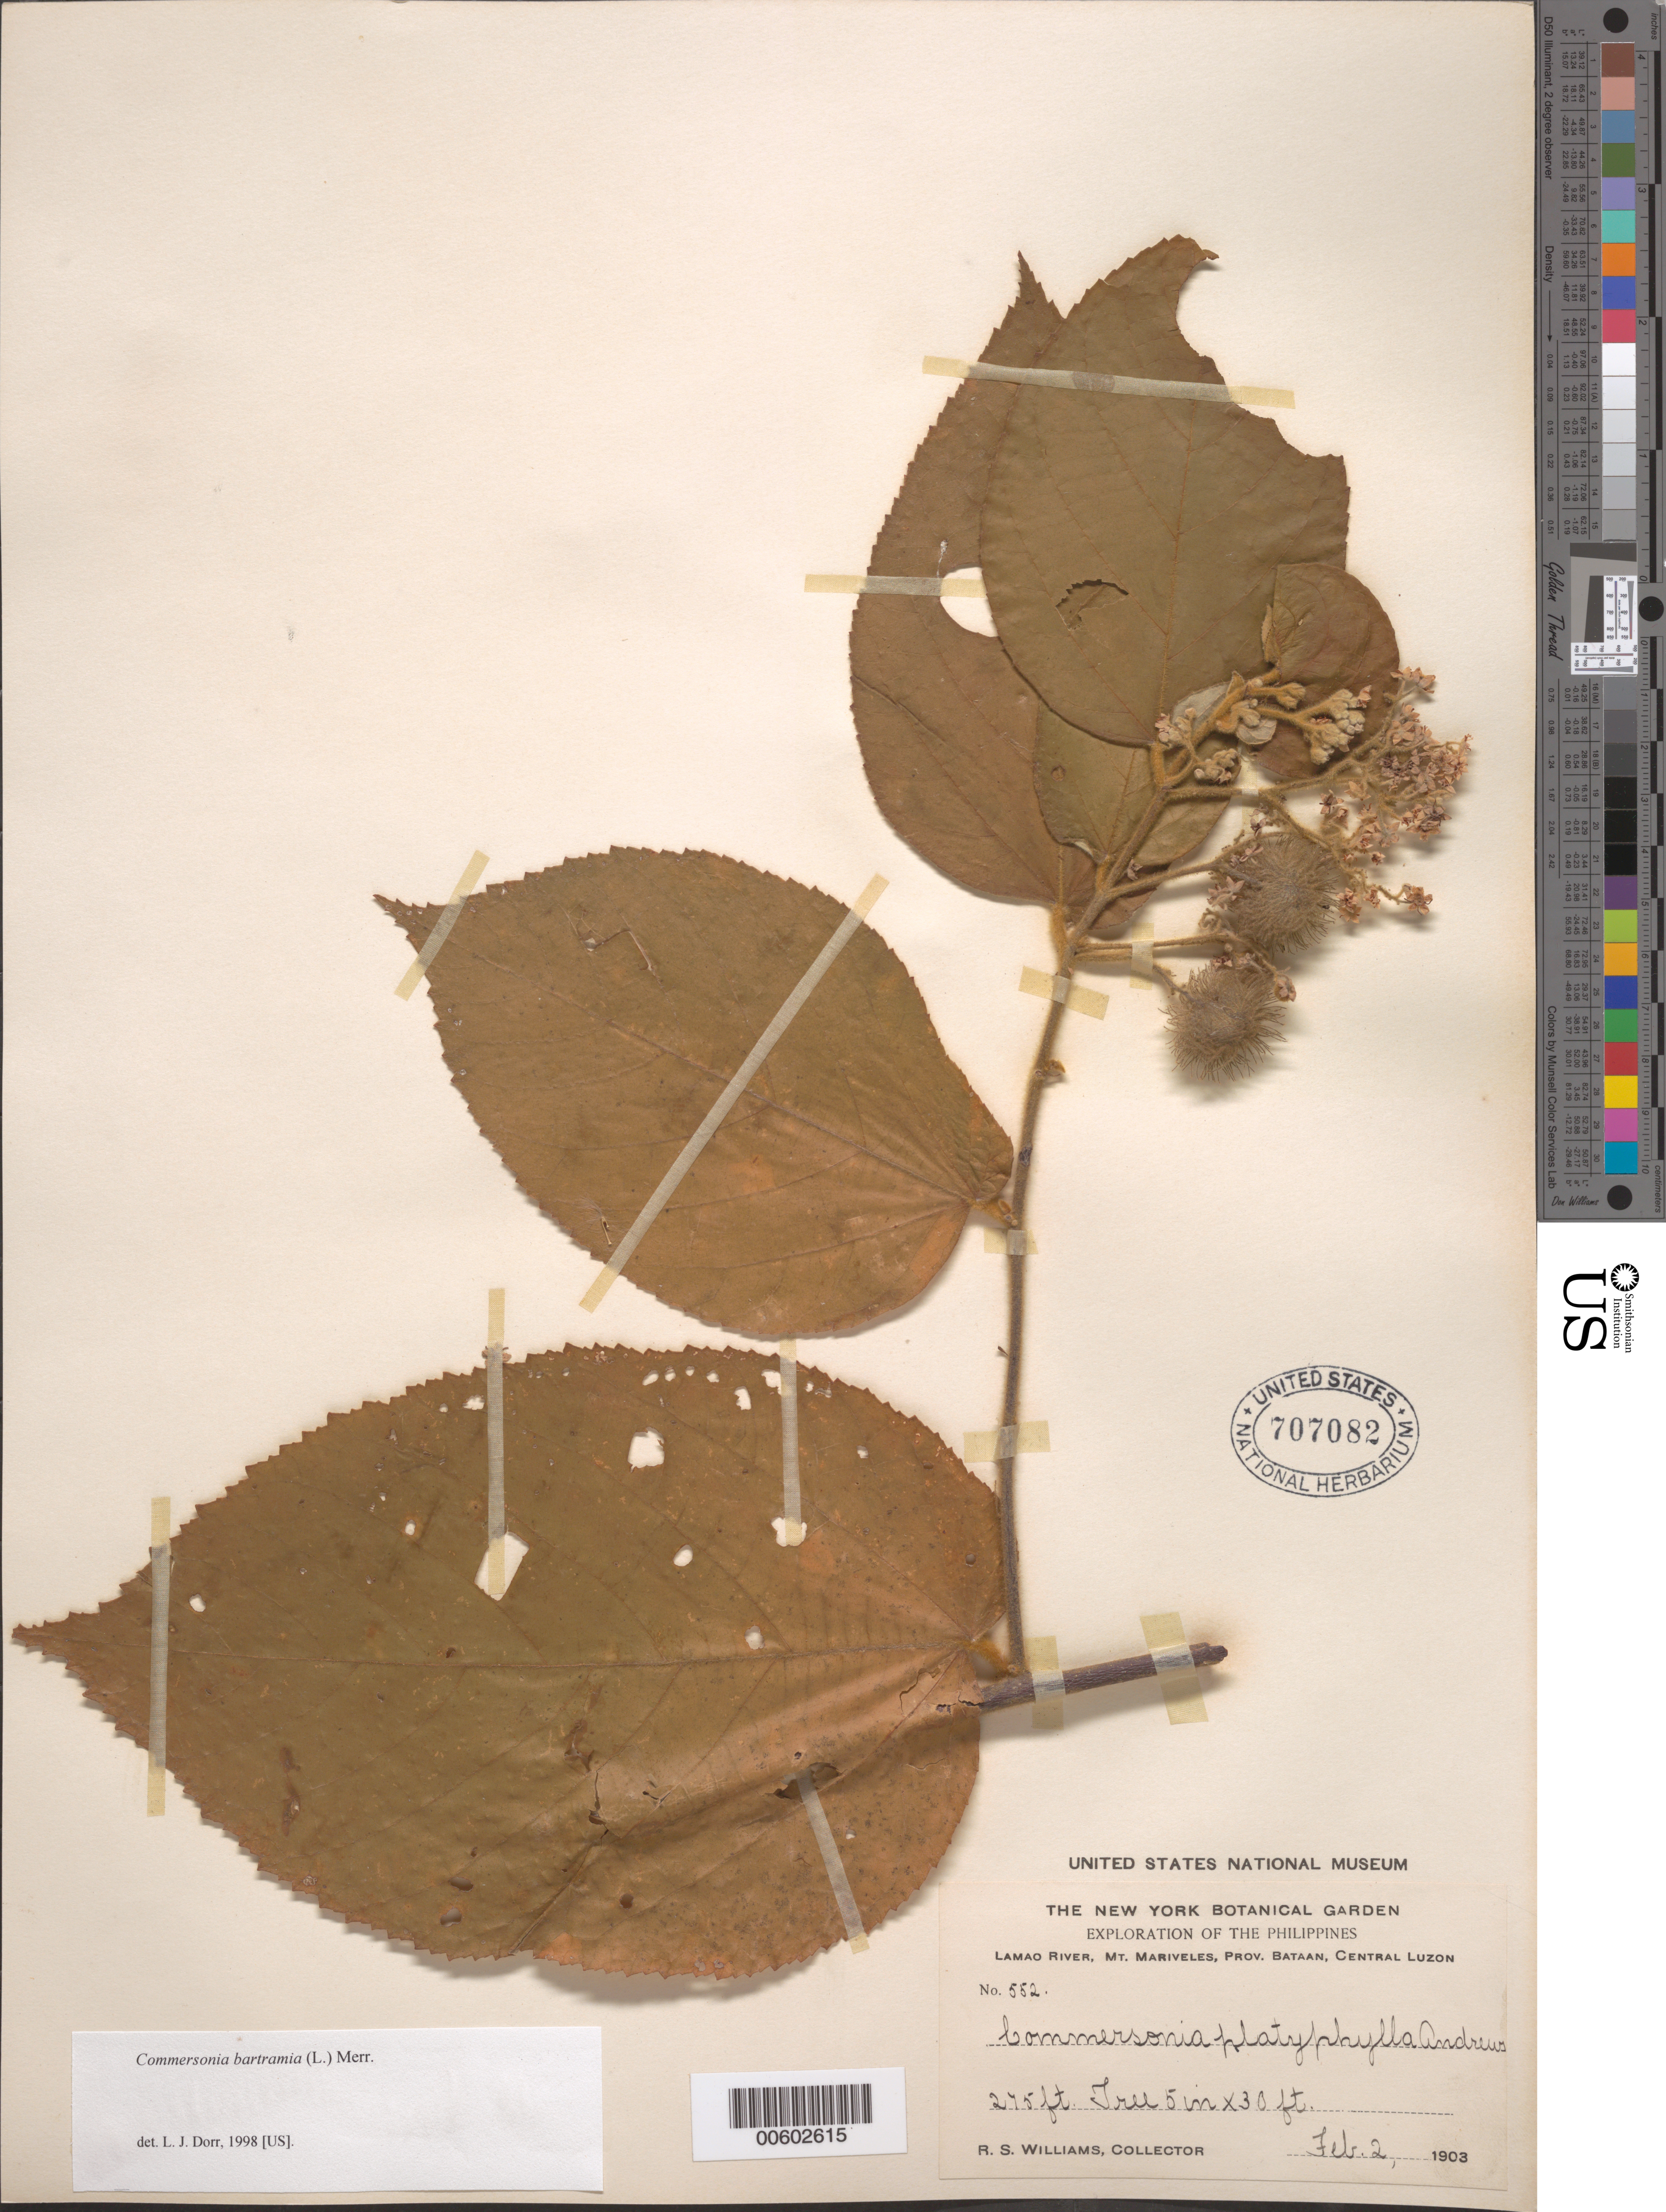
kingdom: Plantae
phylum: Tracheophyta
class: Magnoliopsida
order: Malvales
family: Malvaceae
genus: Commersonia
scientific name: Commersonia bartramia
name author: (L.) Merr.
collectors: R. S. Williams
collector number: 552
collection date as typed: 02 Feb 1903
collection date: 1903-02-02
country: Philippines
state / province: Central Luzon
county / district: Bataan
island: Luzon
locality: Central Luzon. Lamao River, Mt. Mariveles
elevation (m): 83.82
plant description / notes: US, GH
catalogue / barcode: US 707082